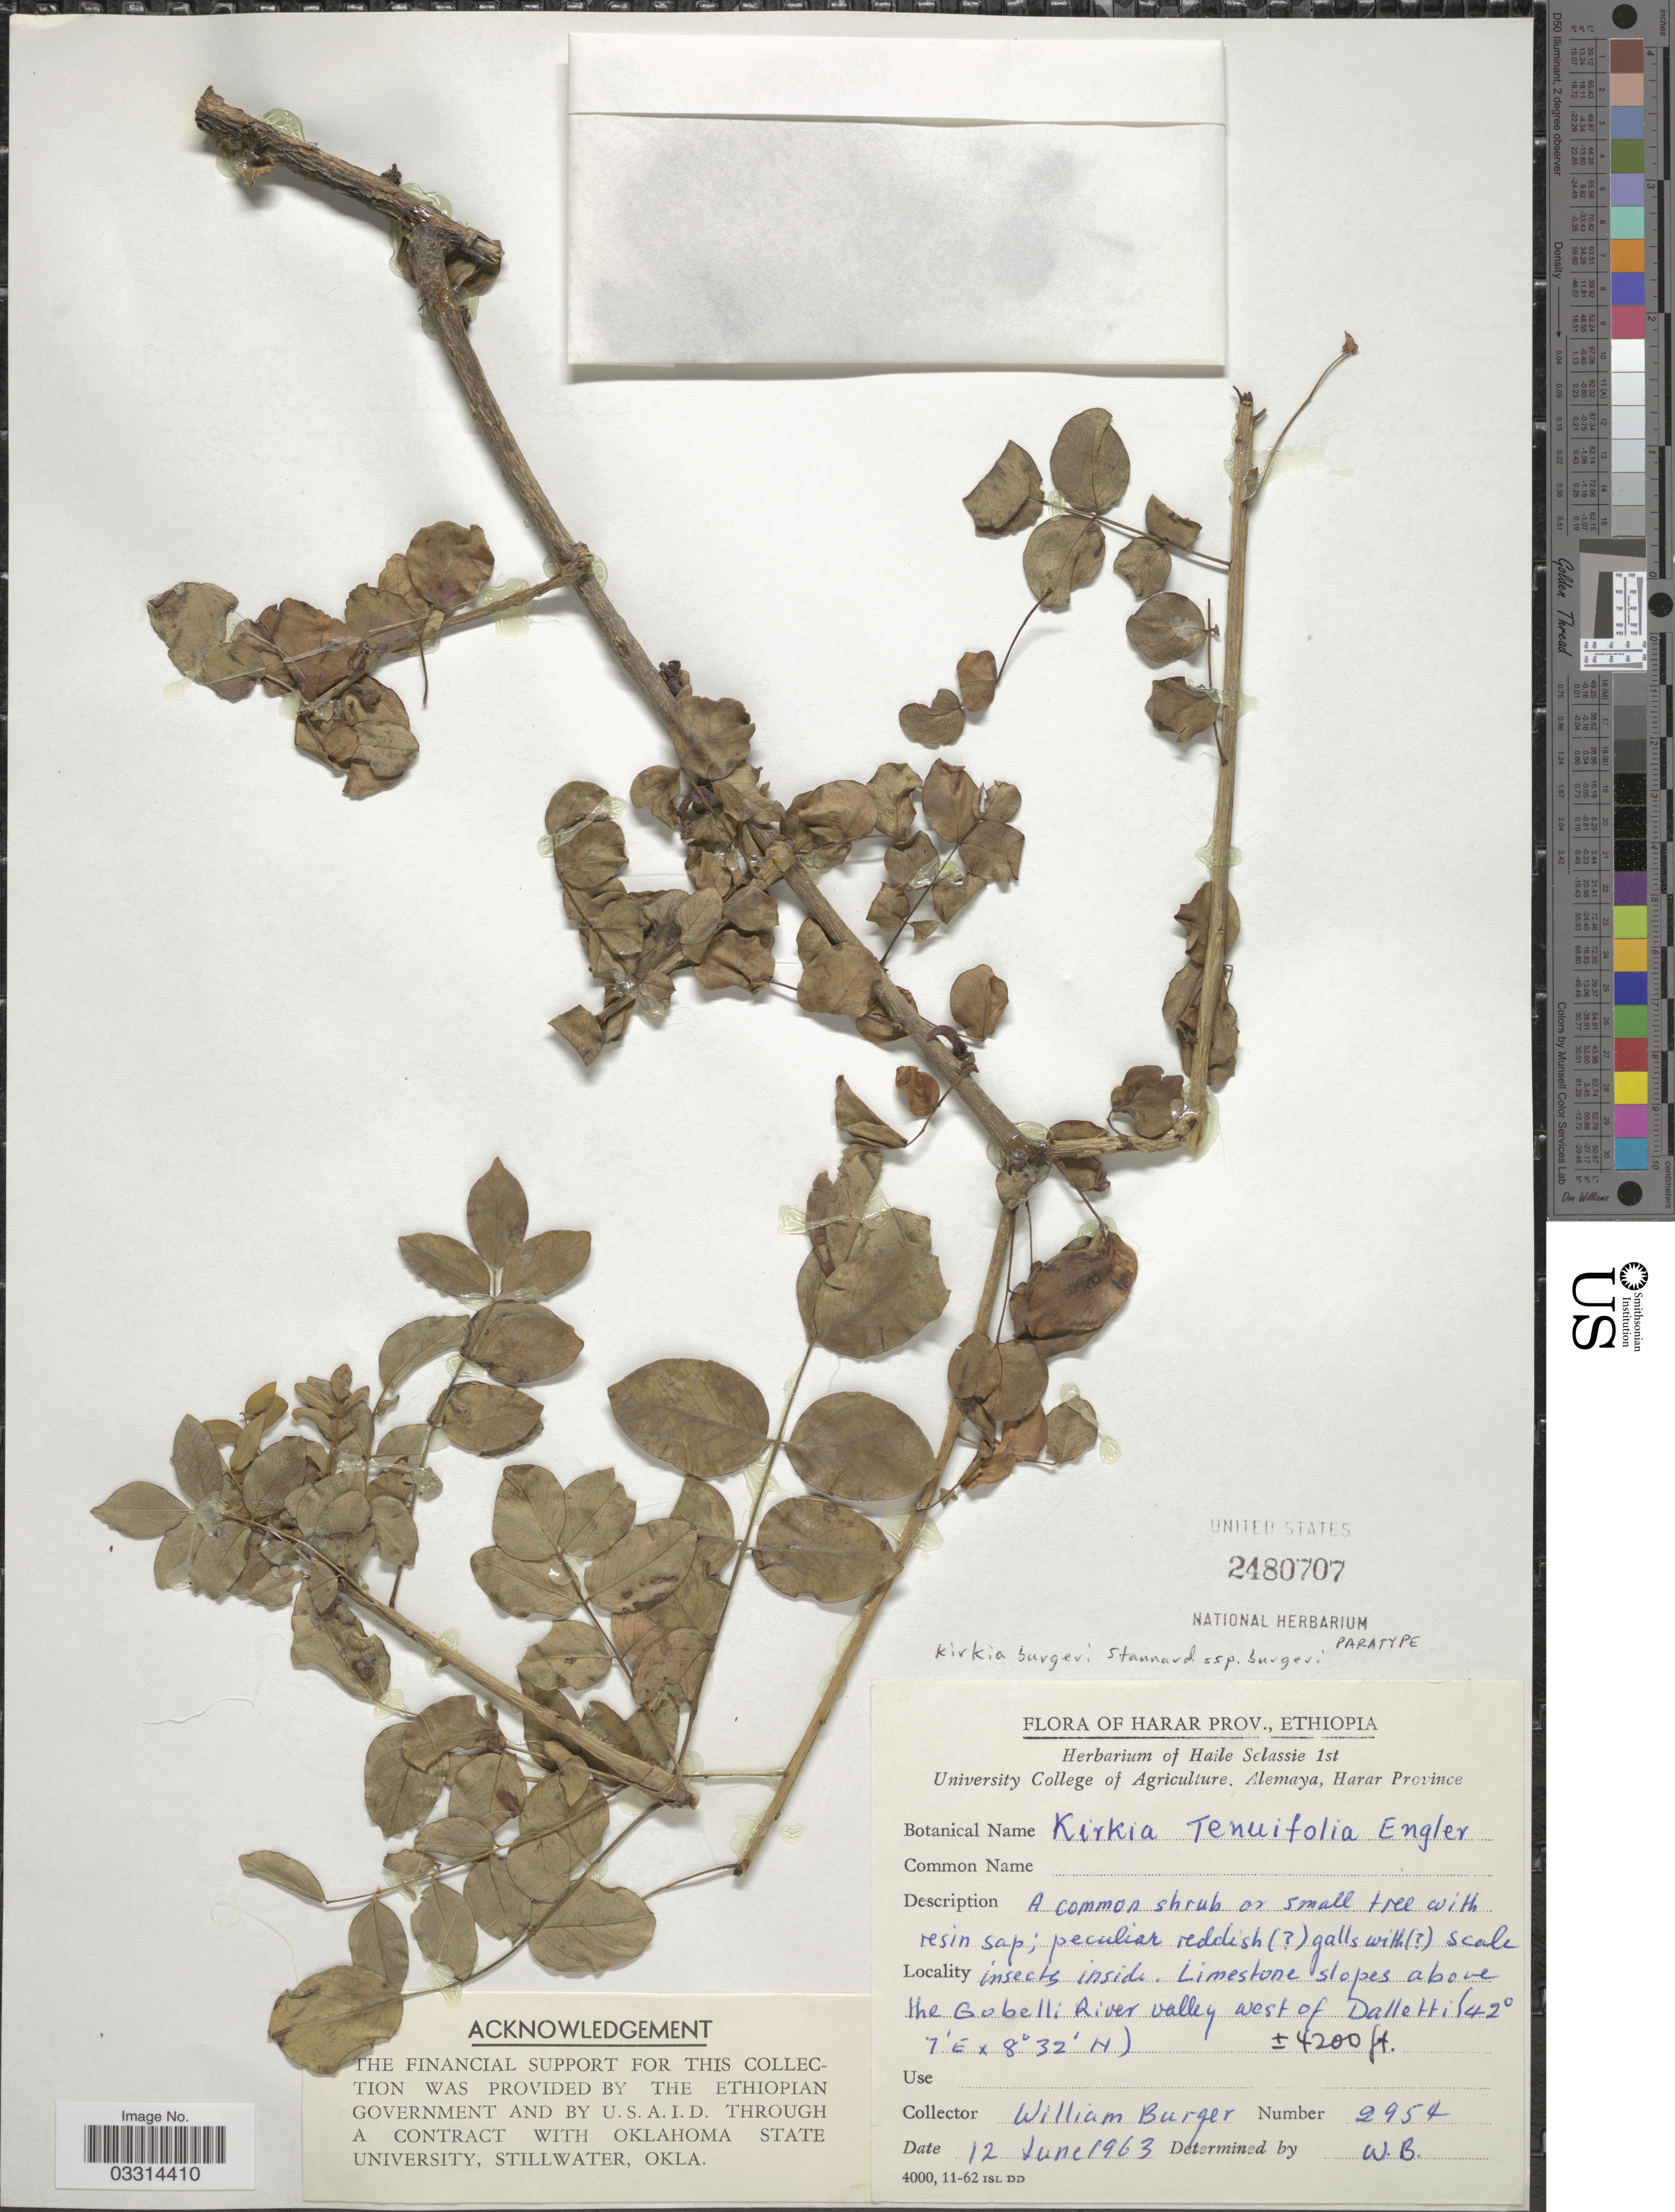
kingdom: Plantae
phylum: Tracheophyta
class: Magnoliopsida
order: Sapindales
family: Kirkiaceae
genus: Kirkia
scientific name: Kirkia burgeri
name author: Stannard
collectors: W. Burger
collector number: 2954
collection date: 1963-06-12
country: Ethiopia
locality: Harar Prov. Limestone slopes above the Gobelli River valley west of Dalletti.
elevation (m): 1280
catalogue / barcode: US 2480707